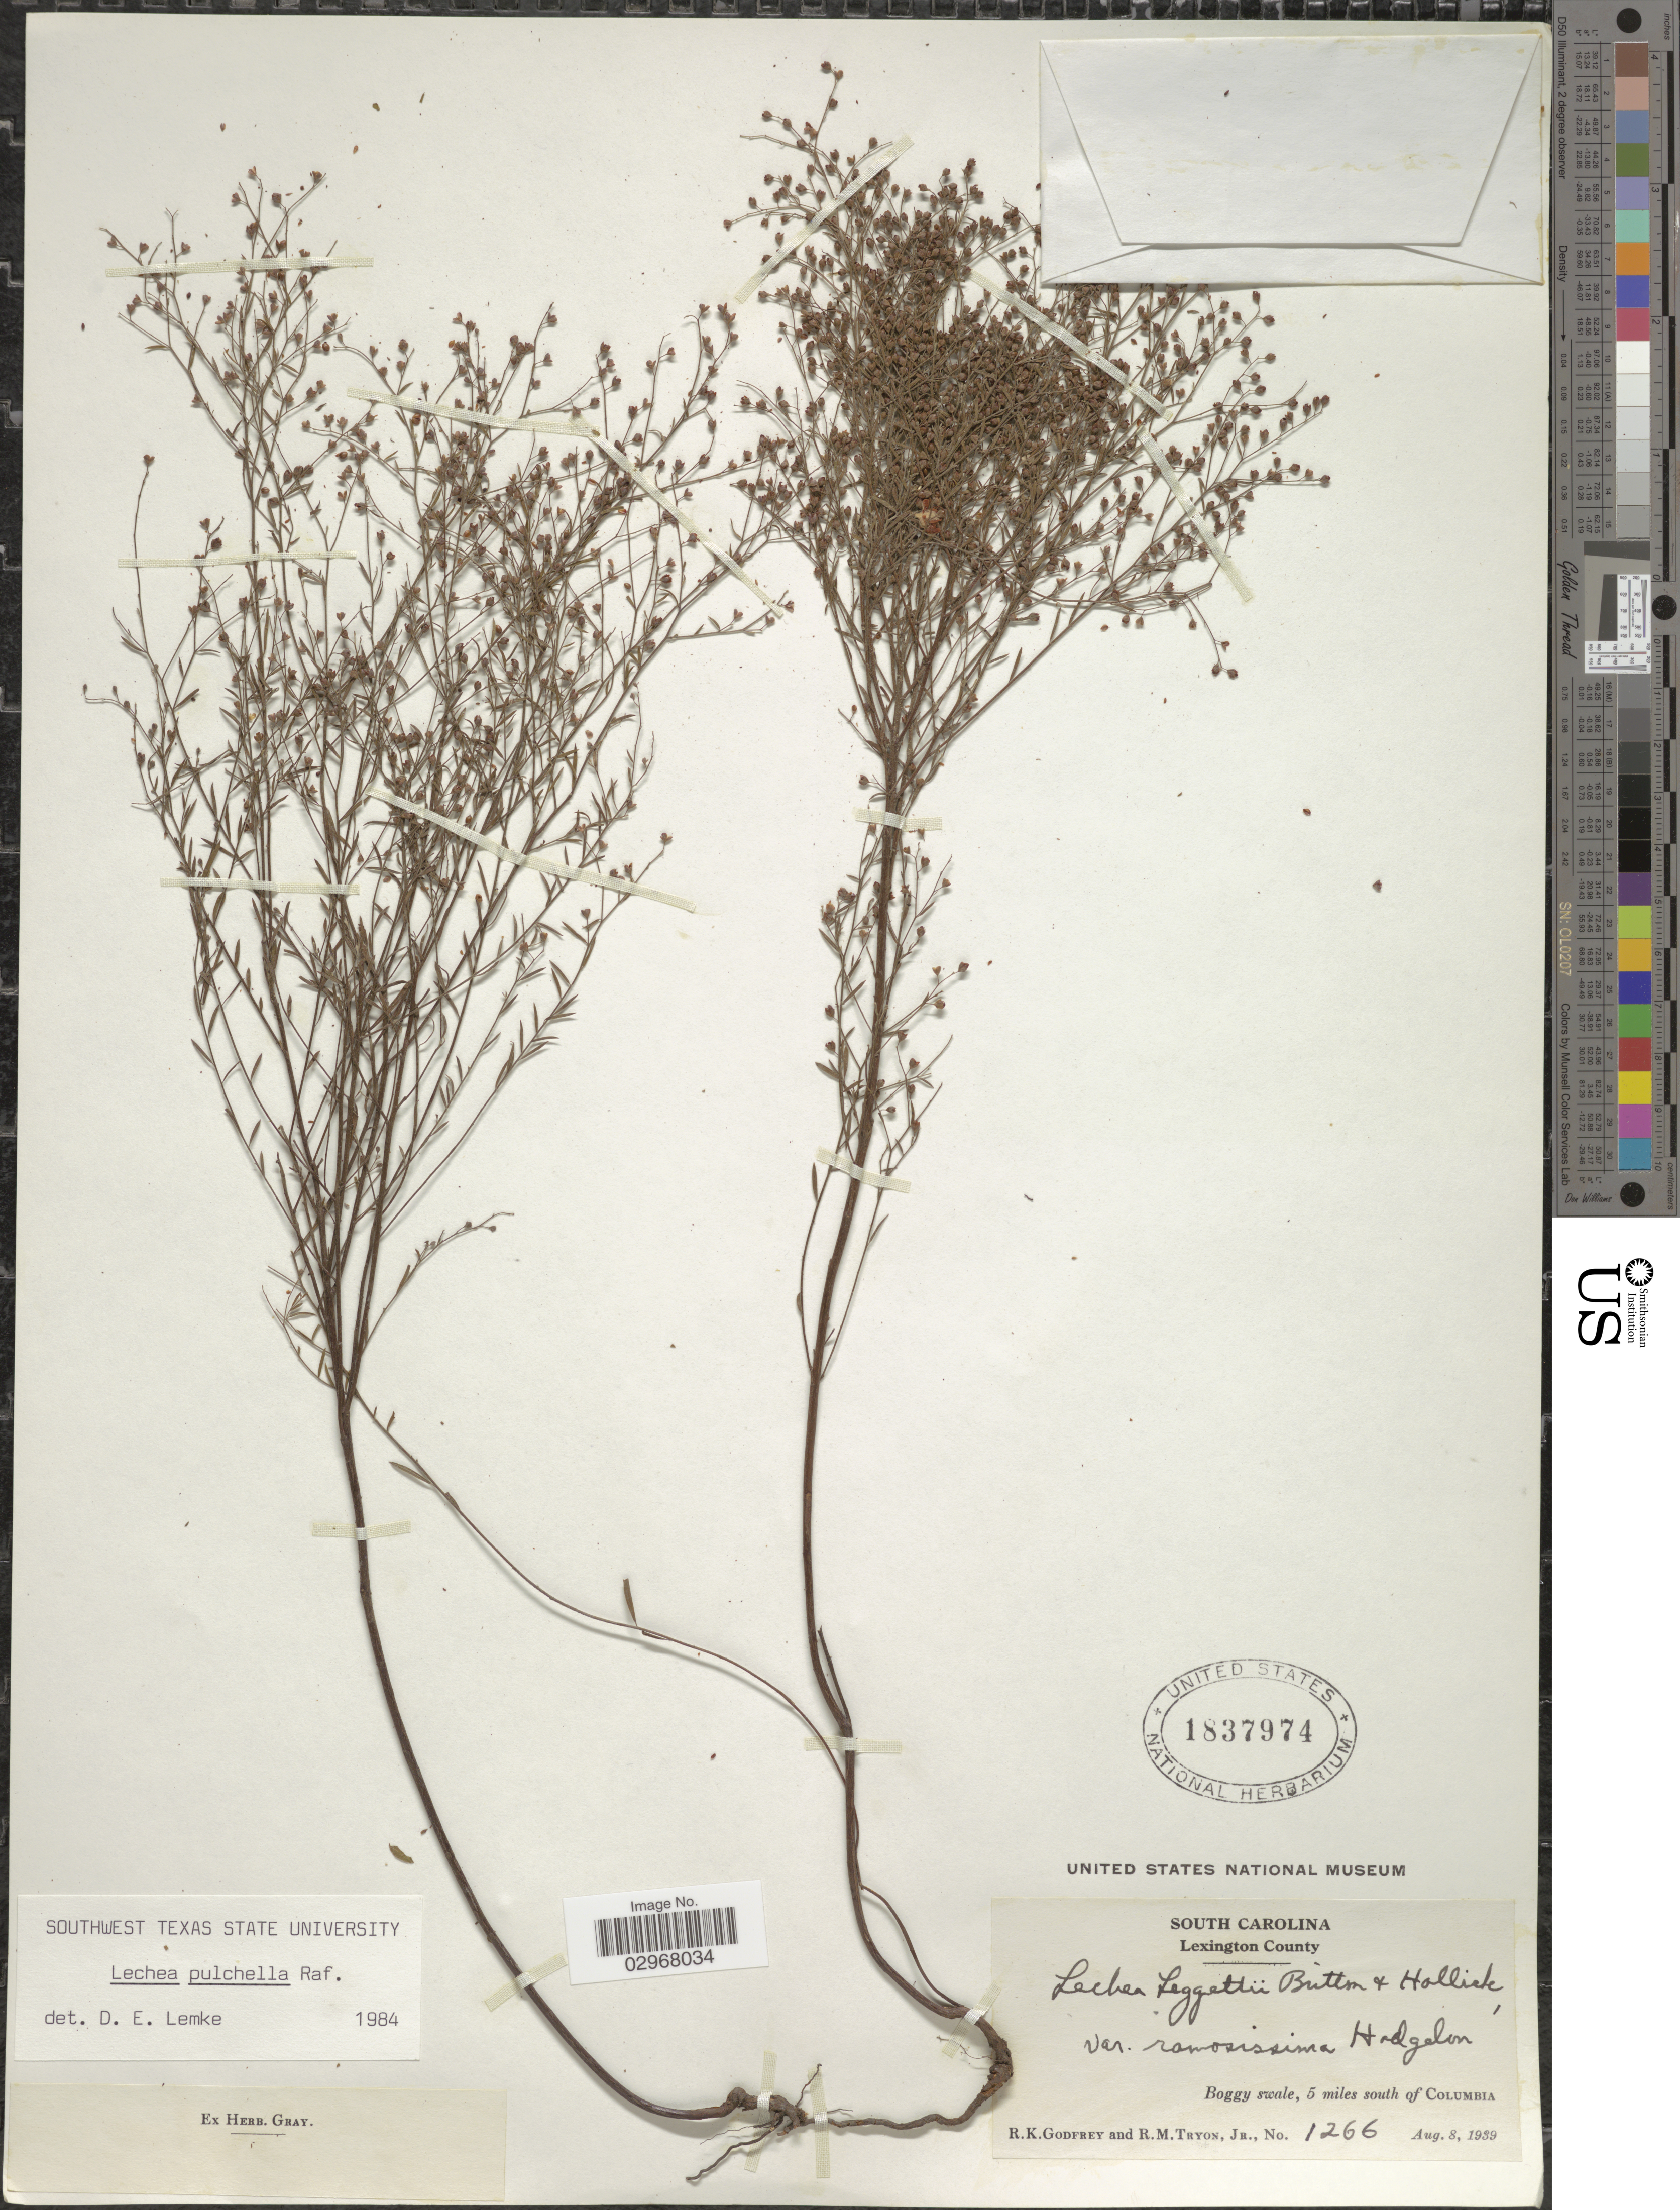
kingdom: Plantae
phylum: Tracheophyta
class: Magnoliopsida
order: Malvales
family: Cistaceae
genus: Lechea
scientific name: Lechea pulchella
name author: Raf.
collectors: R. K. Godfrey & R. Tryon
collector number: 1266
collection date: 1939-08-08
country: United States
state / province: South Carolina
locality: Lexington County. 5 miles south of Columbia.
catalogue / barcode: US 1837974